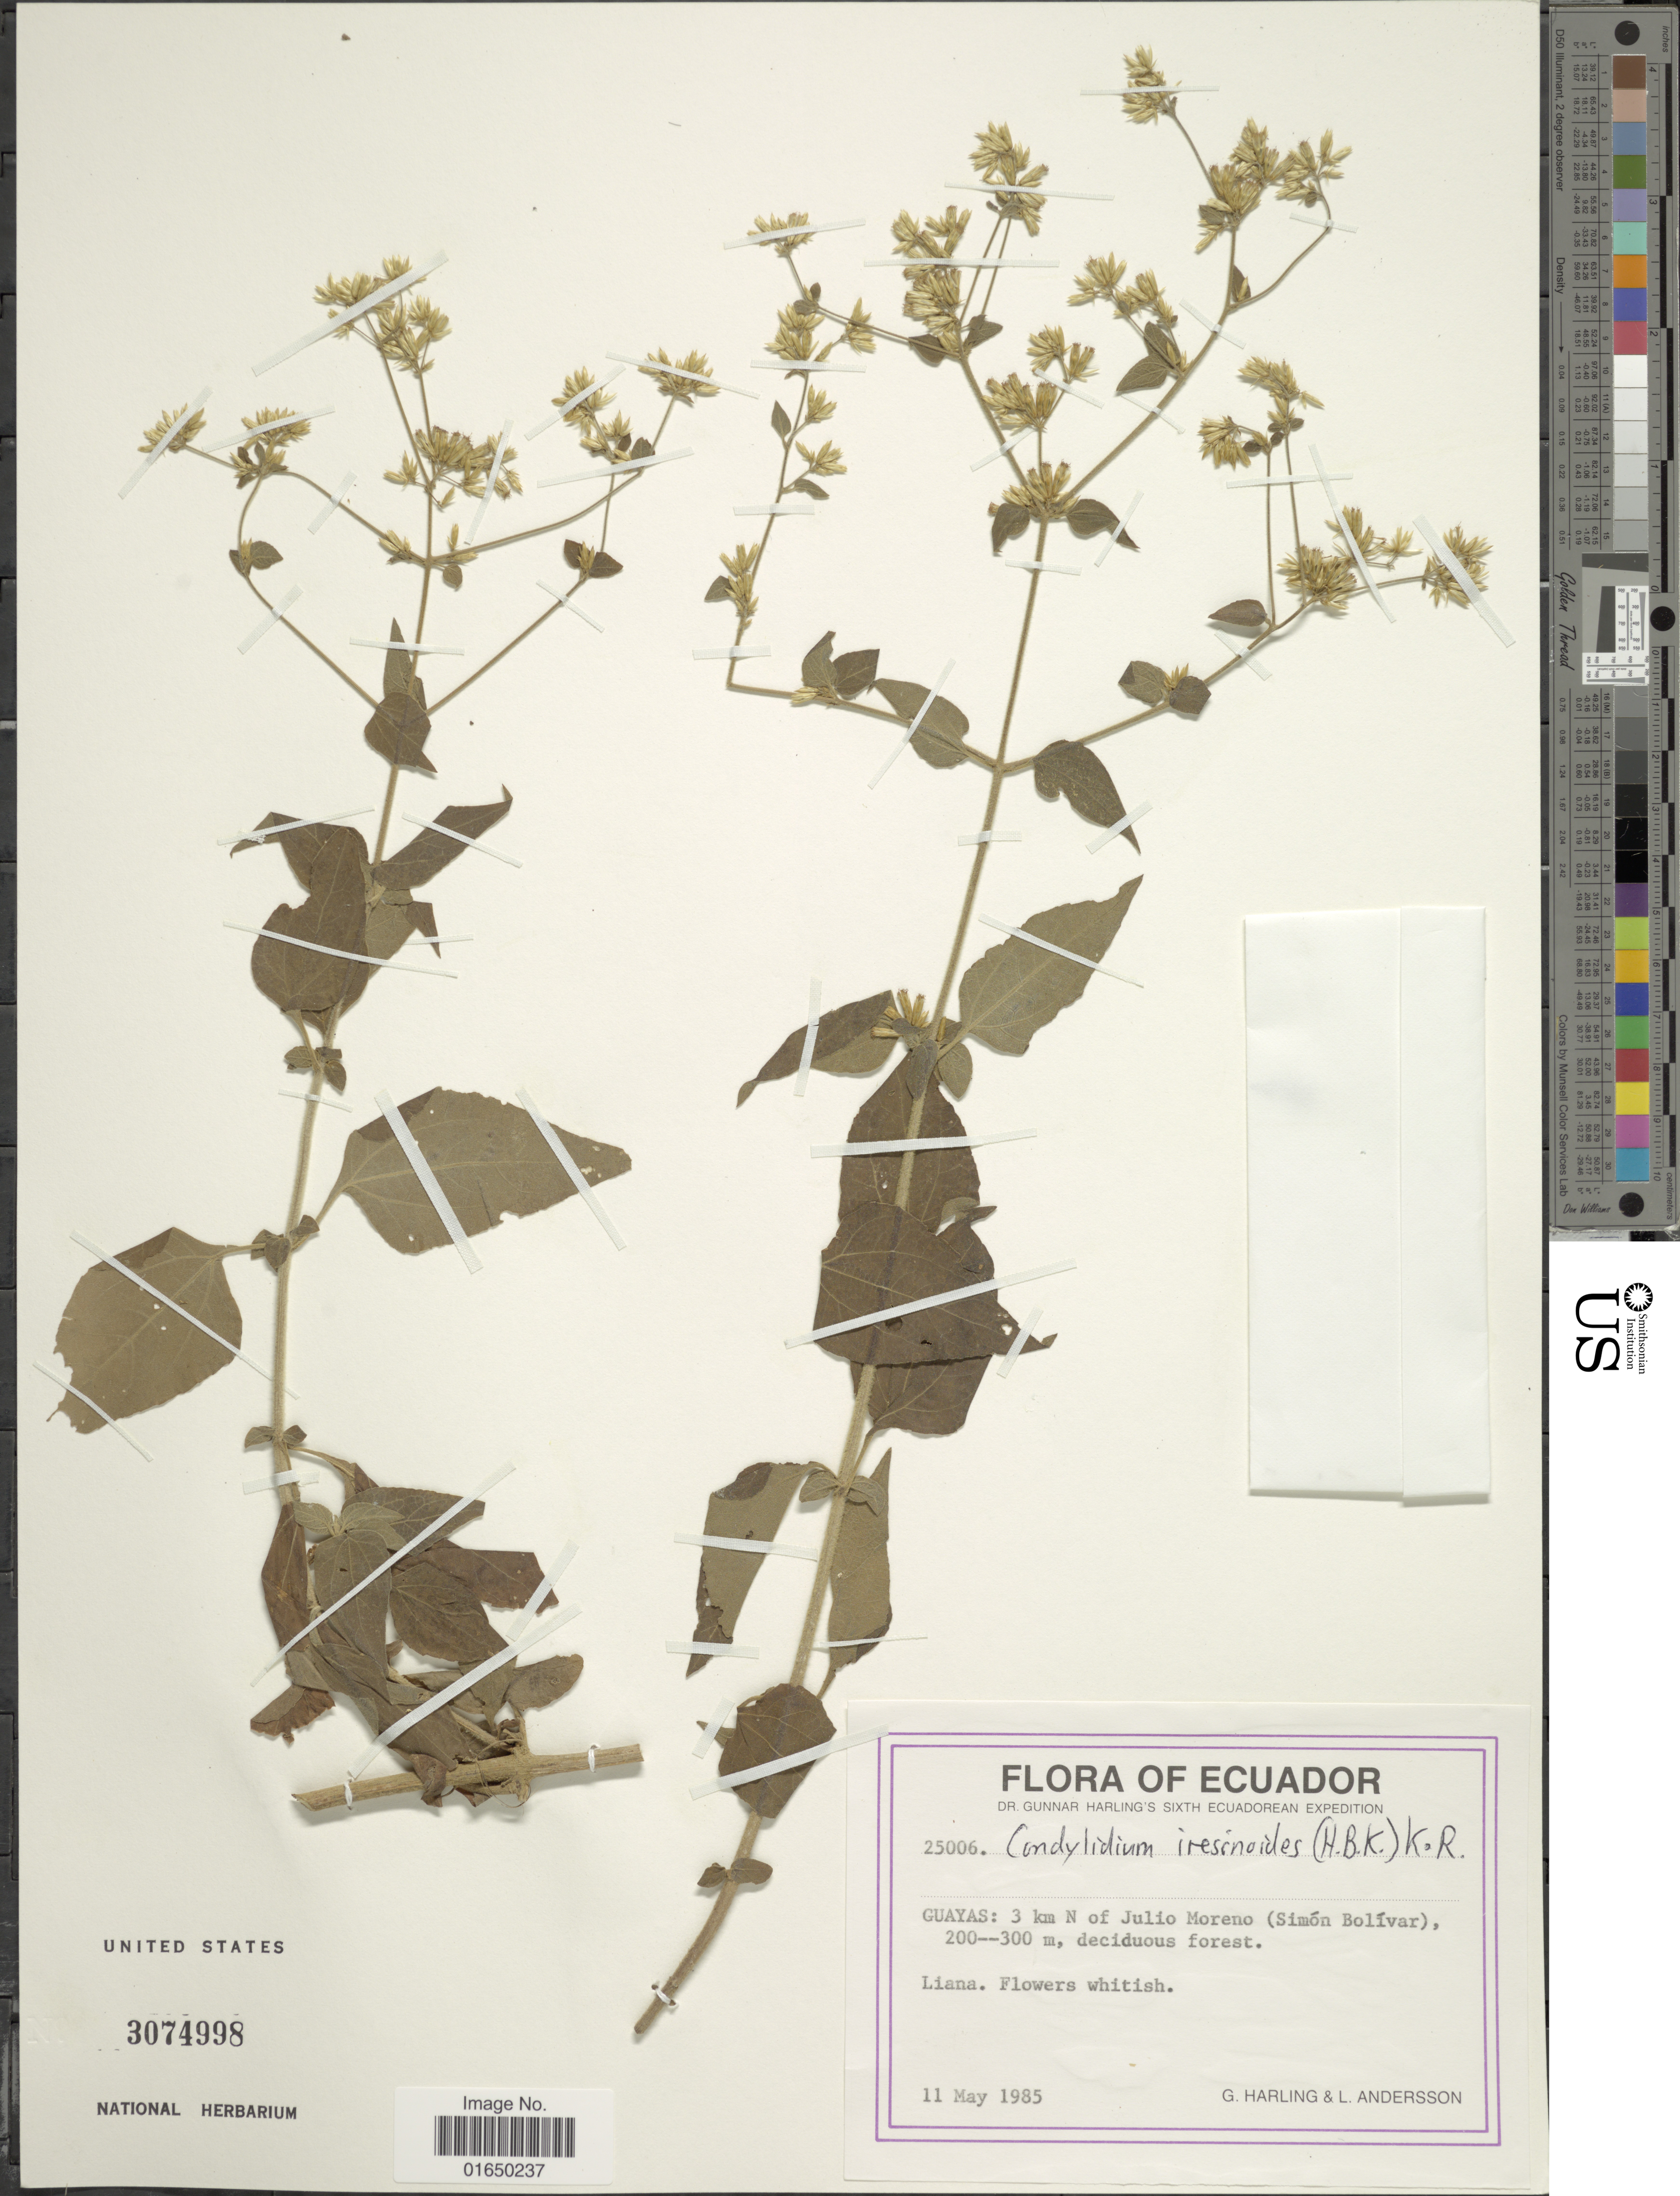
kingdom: Plantae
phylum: Tracheophyta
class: Magnoliopsida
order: Asterales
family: Asteraceae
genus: Condylidium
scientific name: Condylidium iresinoides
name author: (Kunth) R.M. King & H. Rob.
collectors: G. Harling & L. Andersson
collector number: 25006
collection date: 1985-05-11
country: Ecuador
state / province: Guayas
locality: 3 km N of Julio Moreno (Simón Bolívar), deciduous forest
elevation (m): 200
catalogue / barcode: US 3074998